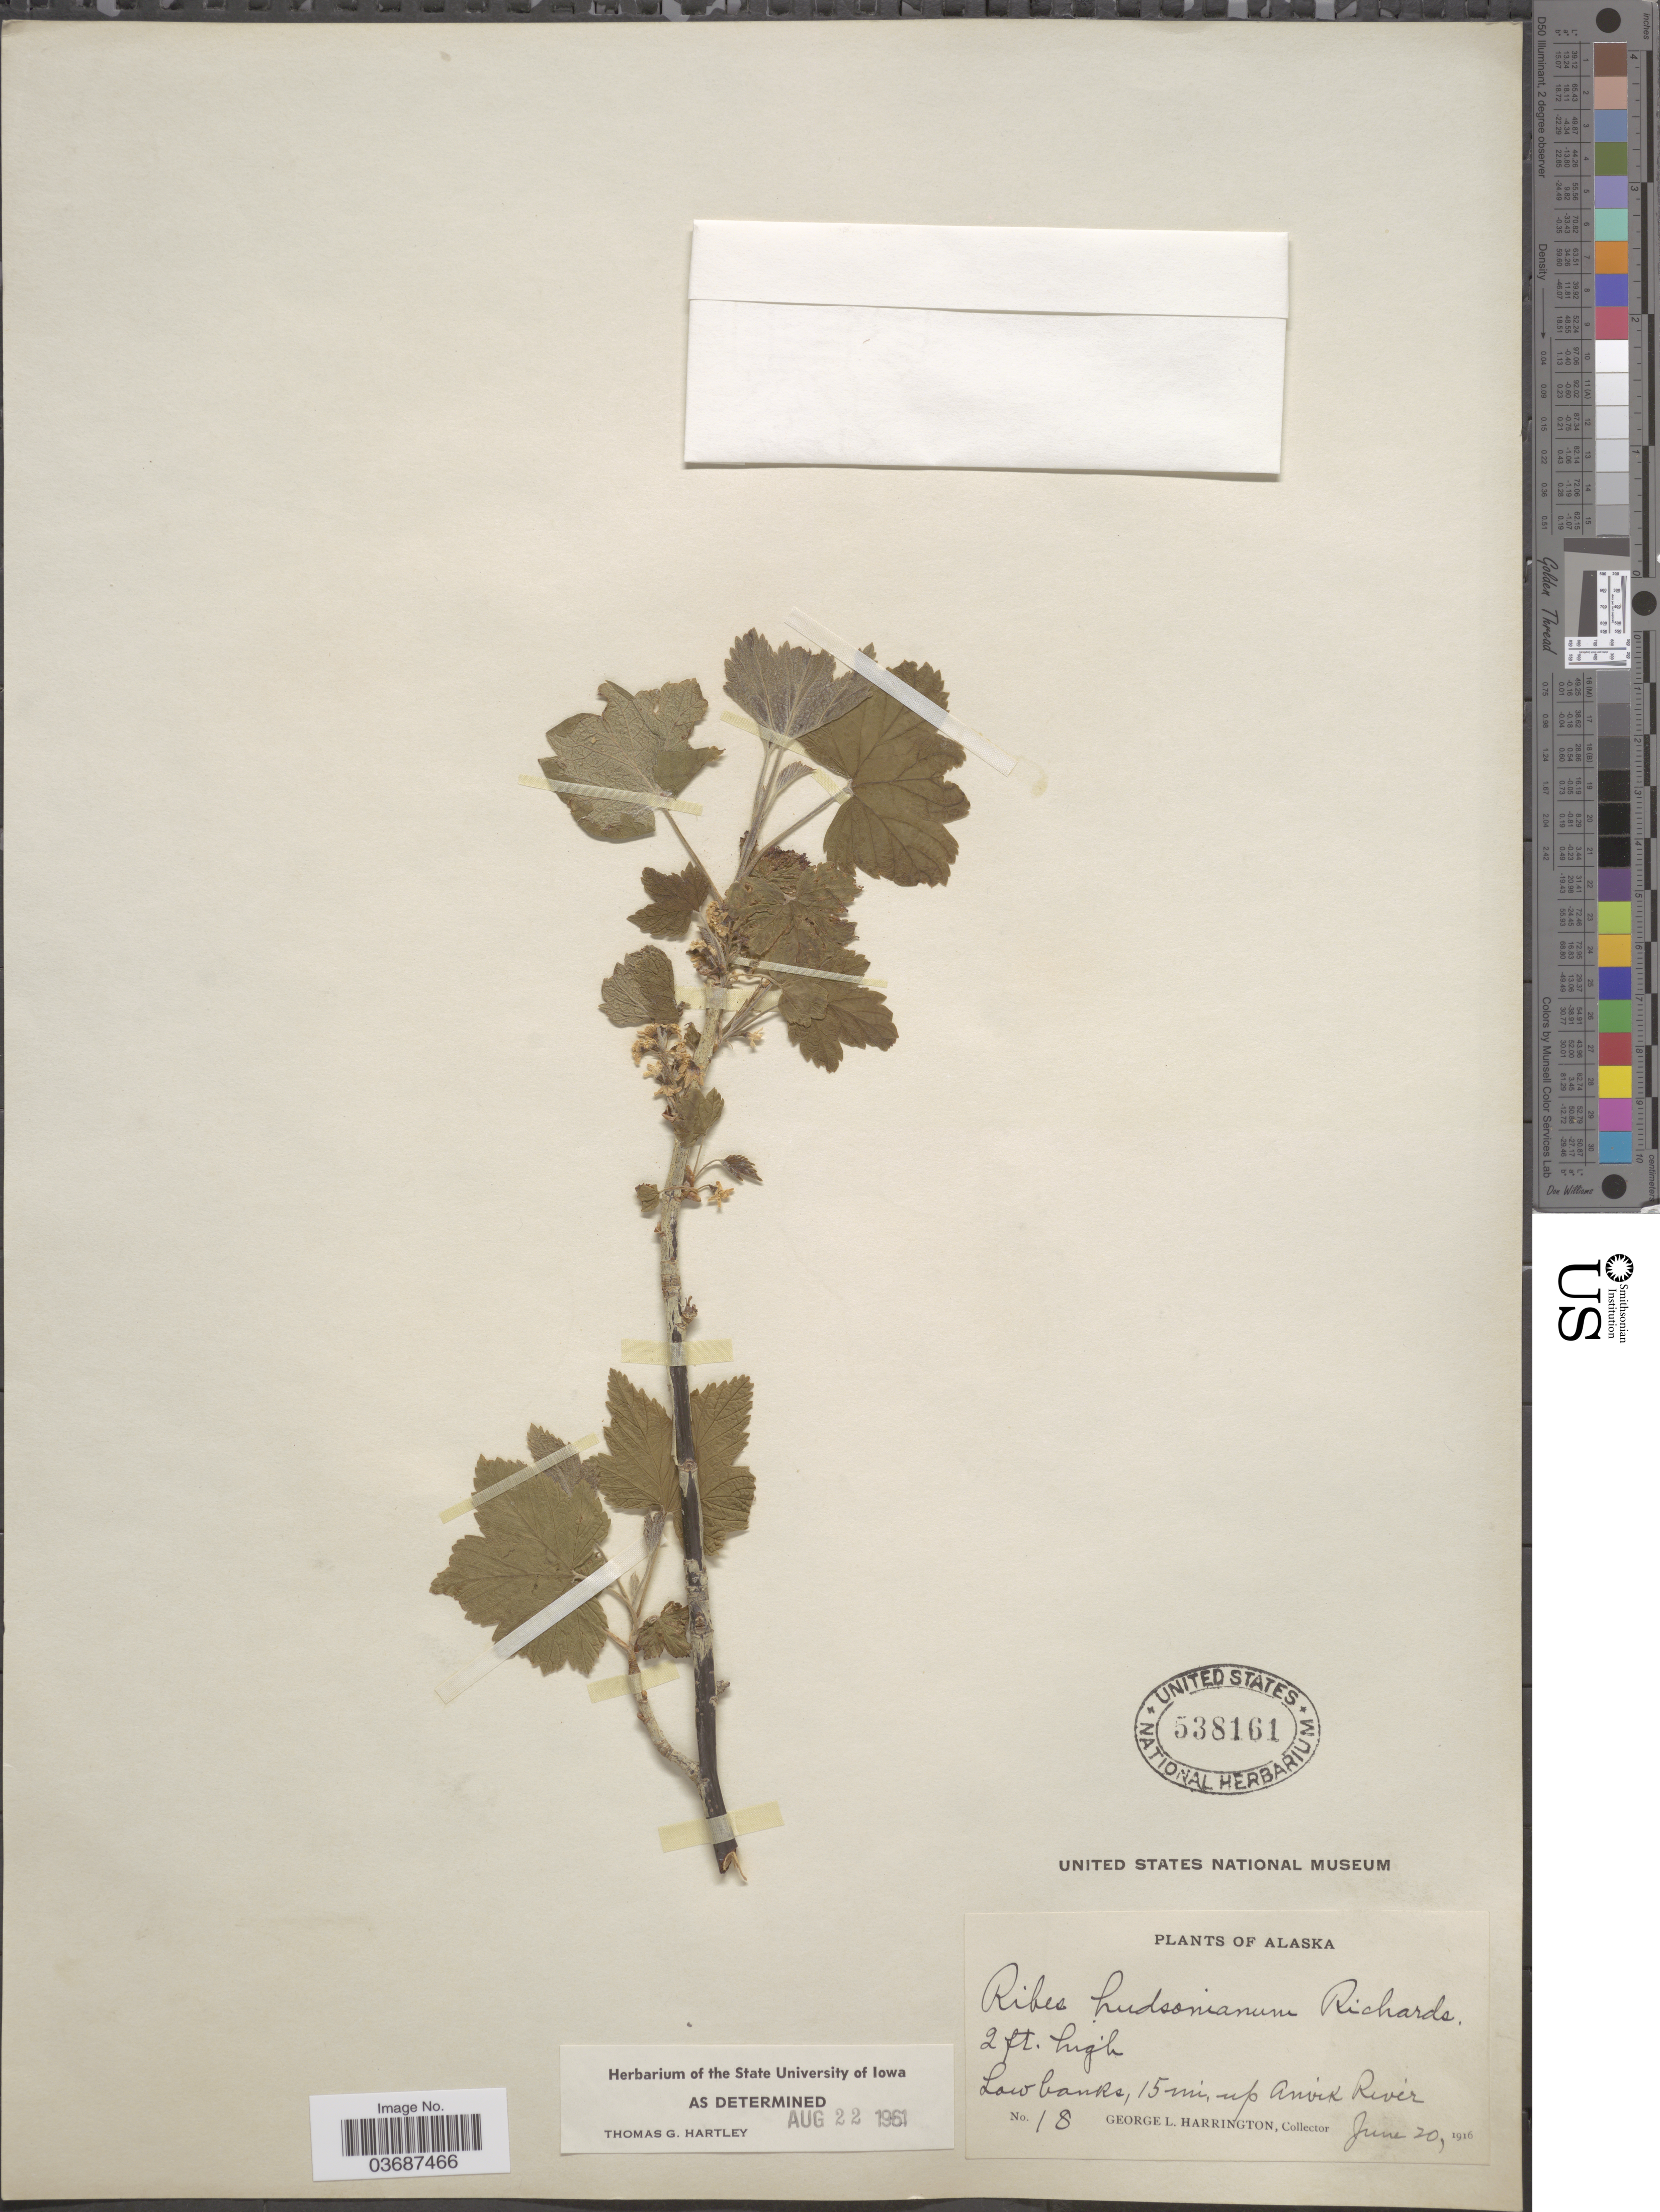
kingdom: Plantae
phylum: Tracheophyta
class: Magnoliopsida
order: Saxifragales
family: Grossulariaceae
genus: Ribes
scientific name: Ribes hudsonianum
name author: Richardson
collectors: G. Harrington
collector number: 18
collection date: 1916-06-20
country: United States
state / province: Alaska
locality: Low banks, 15 mi. up Anvik River.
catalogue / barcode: US 538161